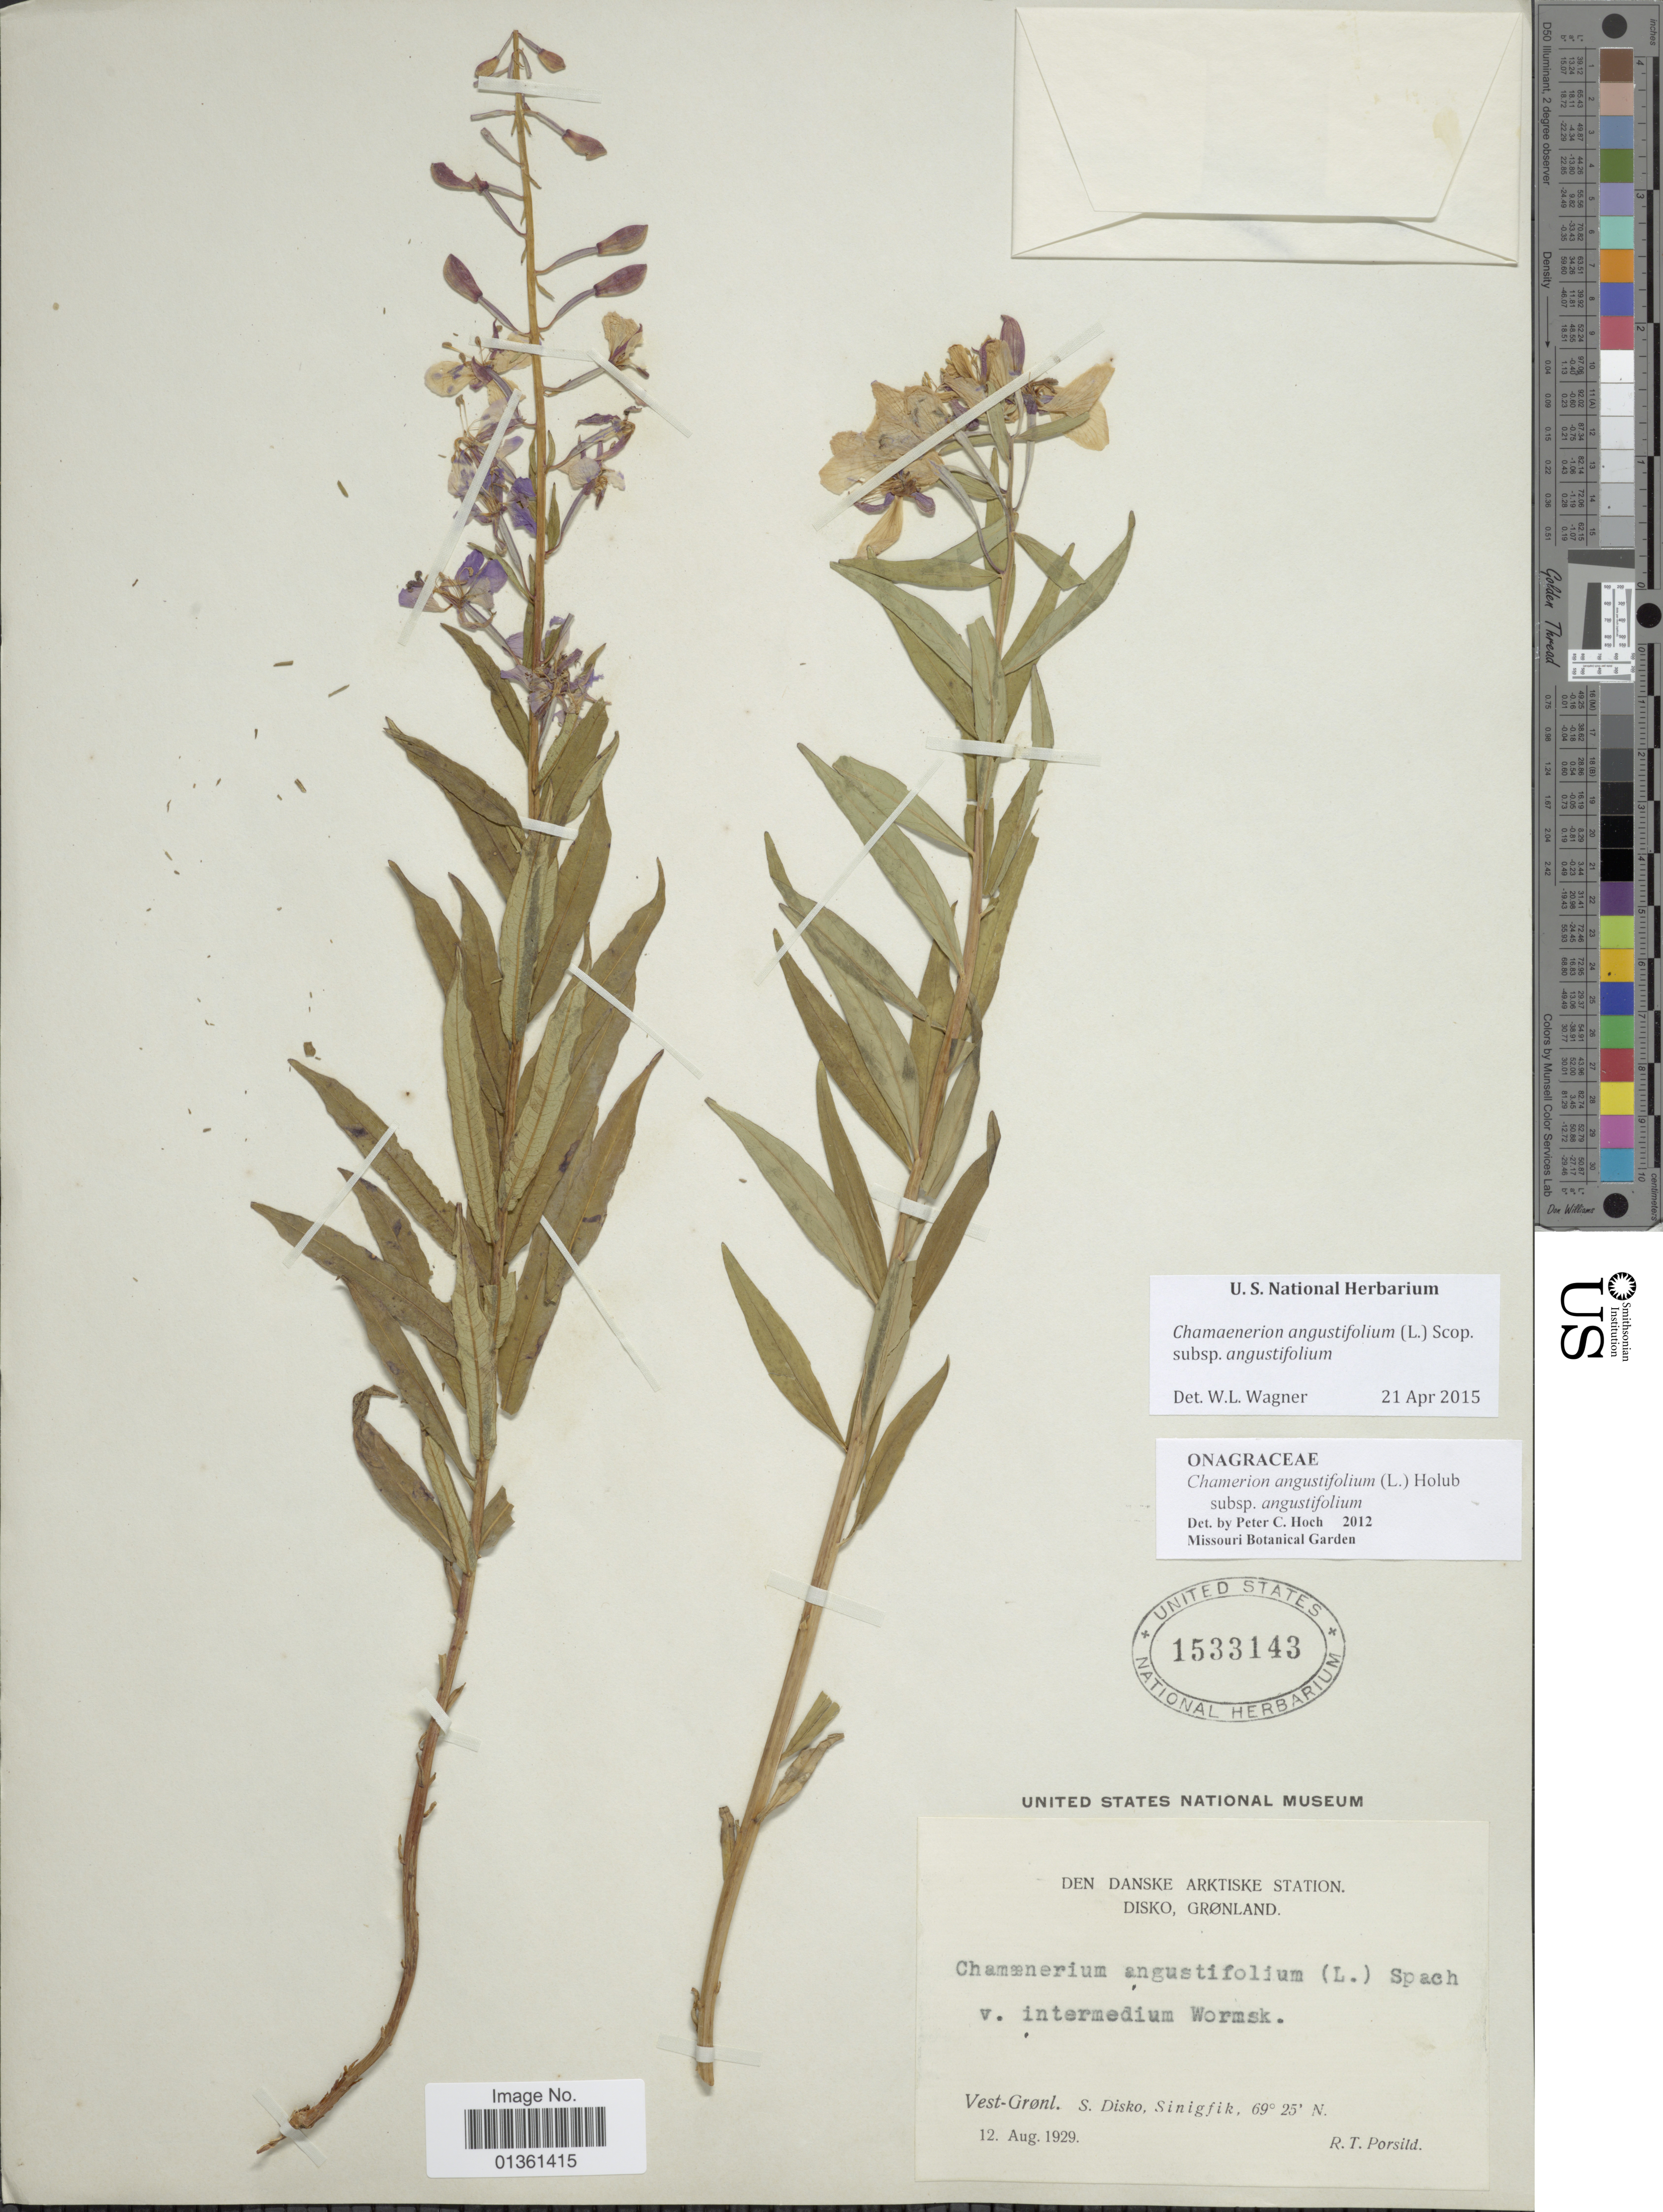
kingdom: Plantae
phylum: Tracheophyta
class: Magnoliopsida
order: Myrtales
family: Onagraceae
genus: Chamaenerion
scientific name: Chamaenerion angustifolium subsp. angustifolium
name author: (L.) Scop.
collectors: R. T. Porsild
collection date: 1929-08-12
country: Greenland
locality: Den Danske Arktiske Station. Disko. Vest-Grønl., Sinigfik.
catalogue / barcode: US 1533143